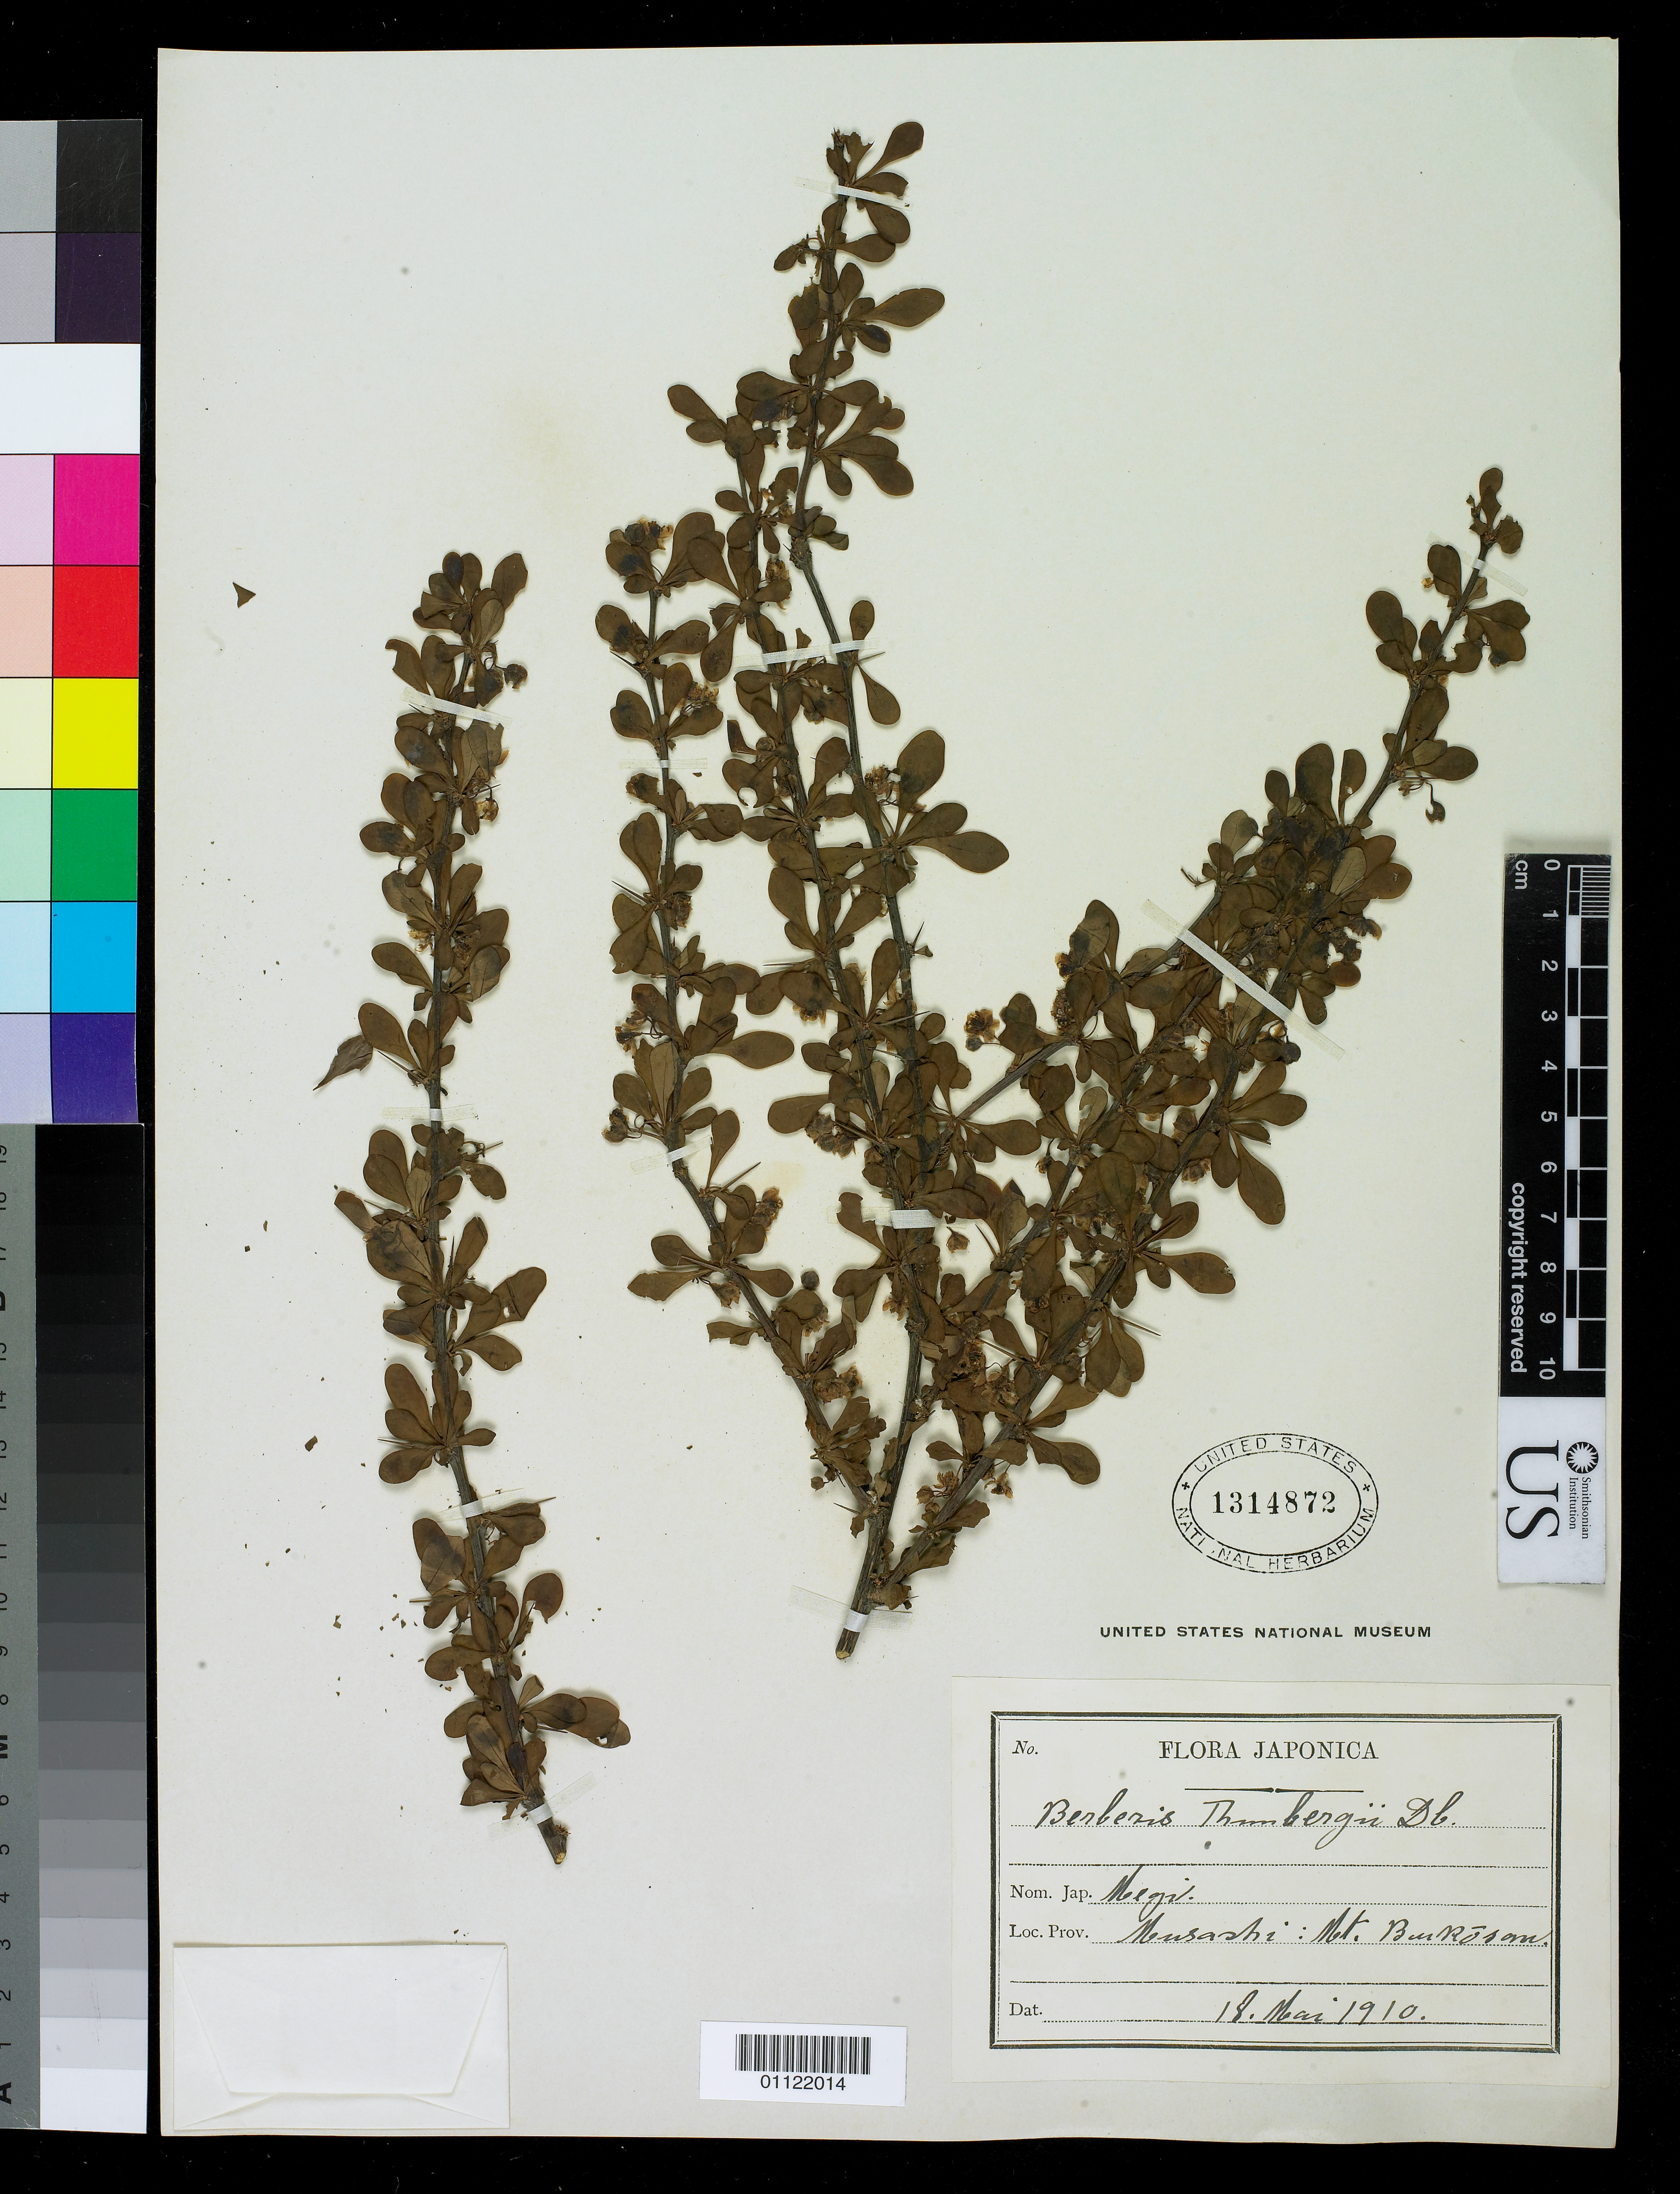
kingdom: Plantae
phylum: Tracheophyta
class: Magnoliopsida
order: Ranunculales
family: Berberidaceae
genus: Berberis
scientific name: Berberis thunbergii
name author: DC.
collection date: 1910-05-18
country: Japan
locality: Musashi: Mt. [?]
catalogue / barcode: US 1314872